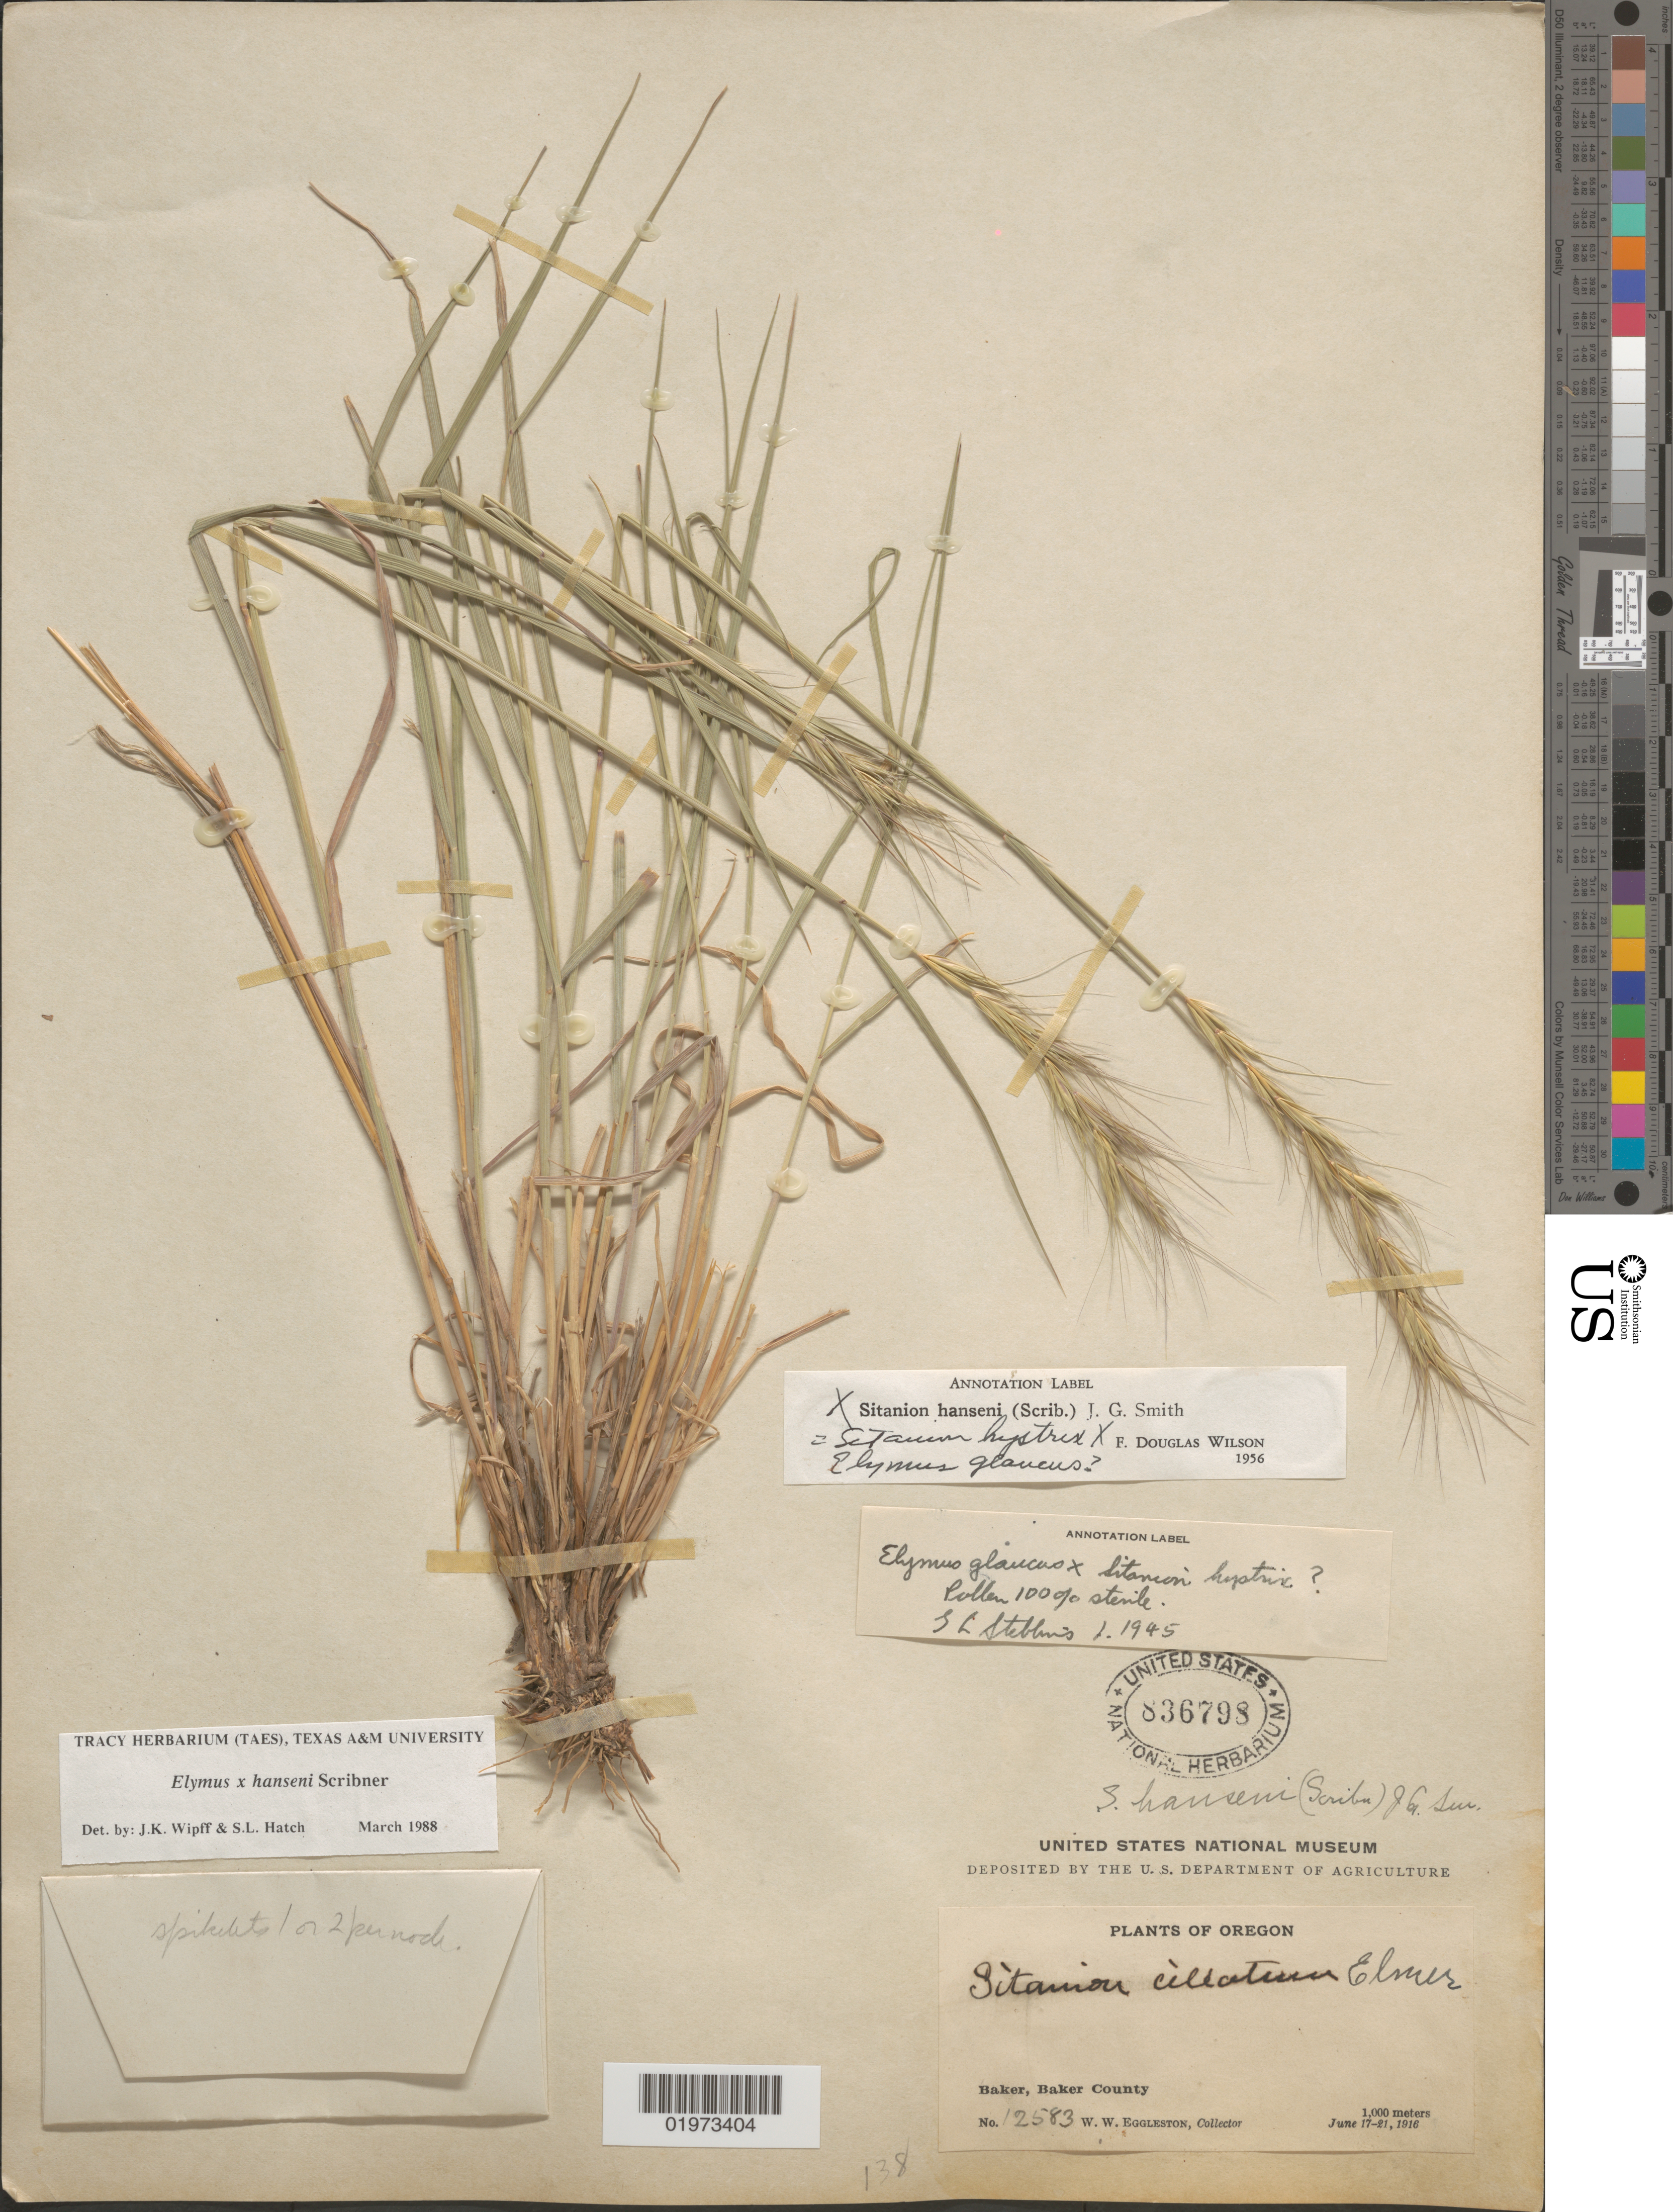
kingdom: Plantae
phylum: Tracheophyta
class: Liliopsida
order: Poales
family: Poaceae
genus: Elymus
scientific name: Elymus x hansenii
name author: Scribn.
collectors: W. W. Eggleston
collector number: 12583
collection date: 1916-06-17/1916-06-21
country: United States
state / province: Oregon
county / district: Baker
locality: Baker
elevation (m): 1000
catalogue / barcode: US 836798